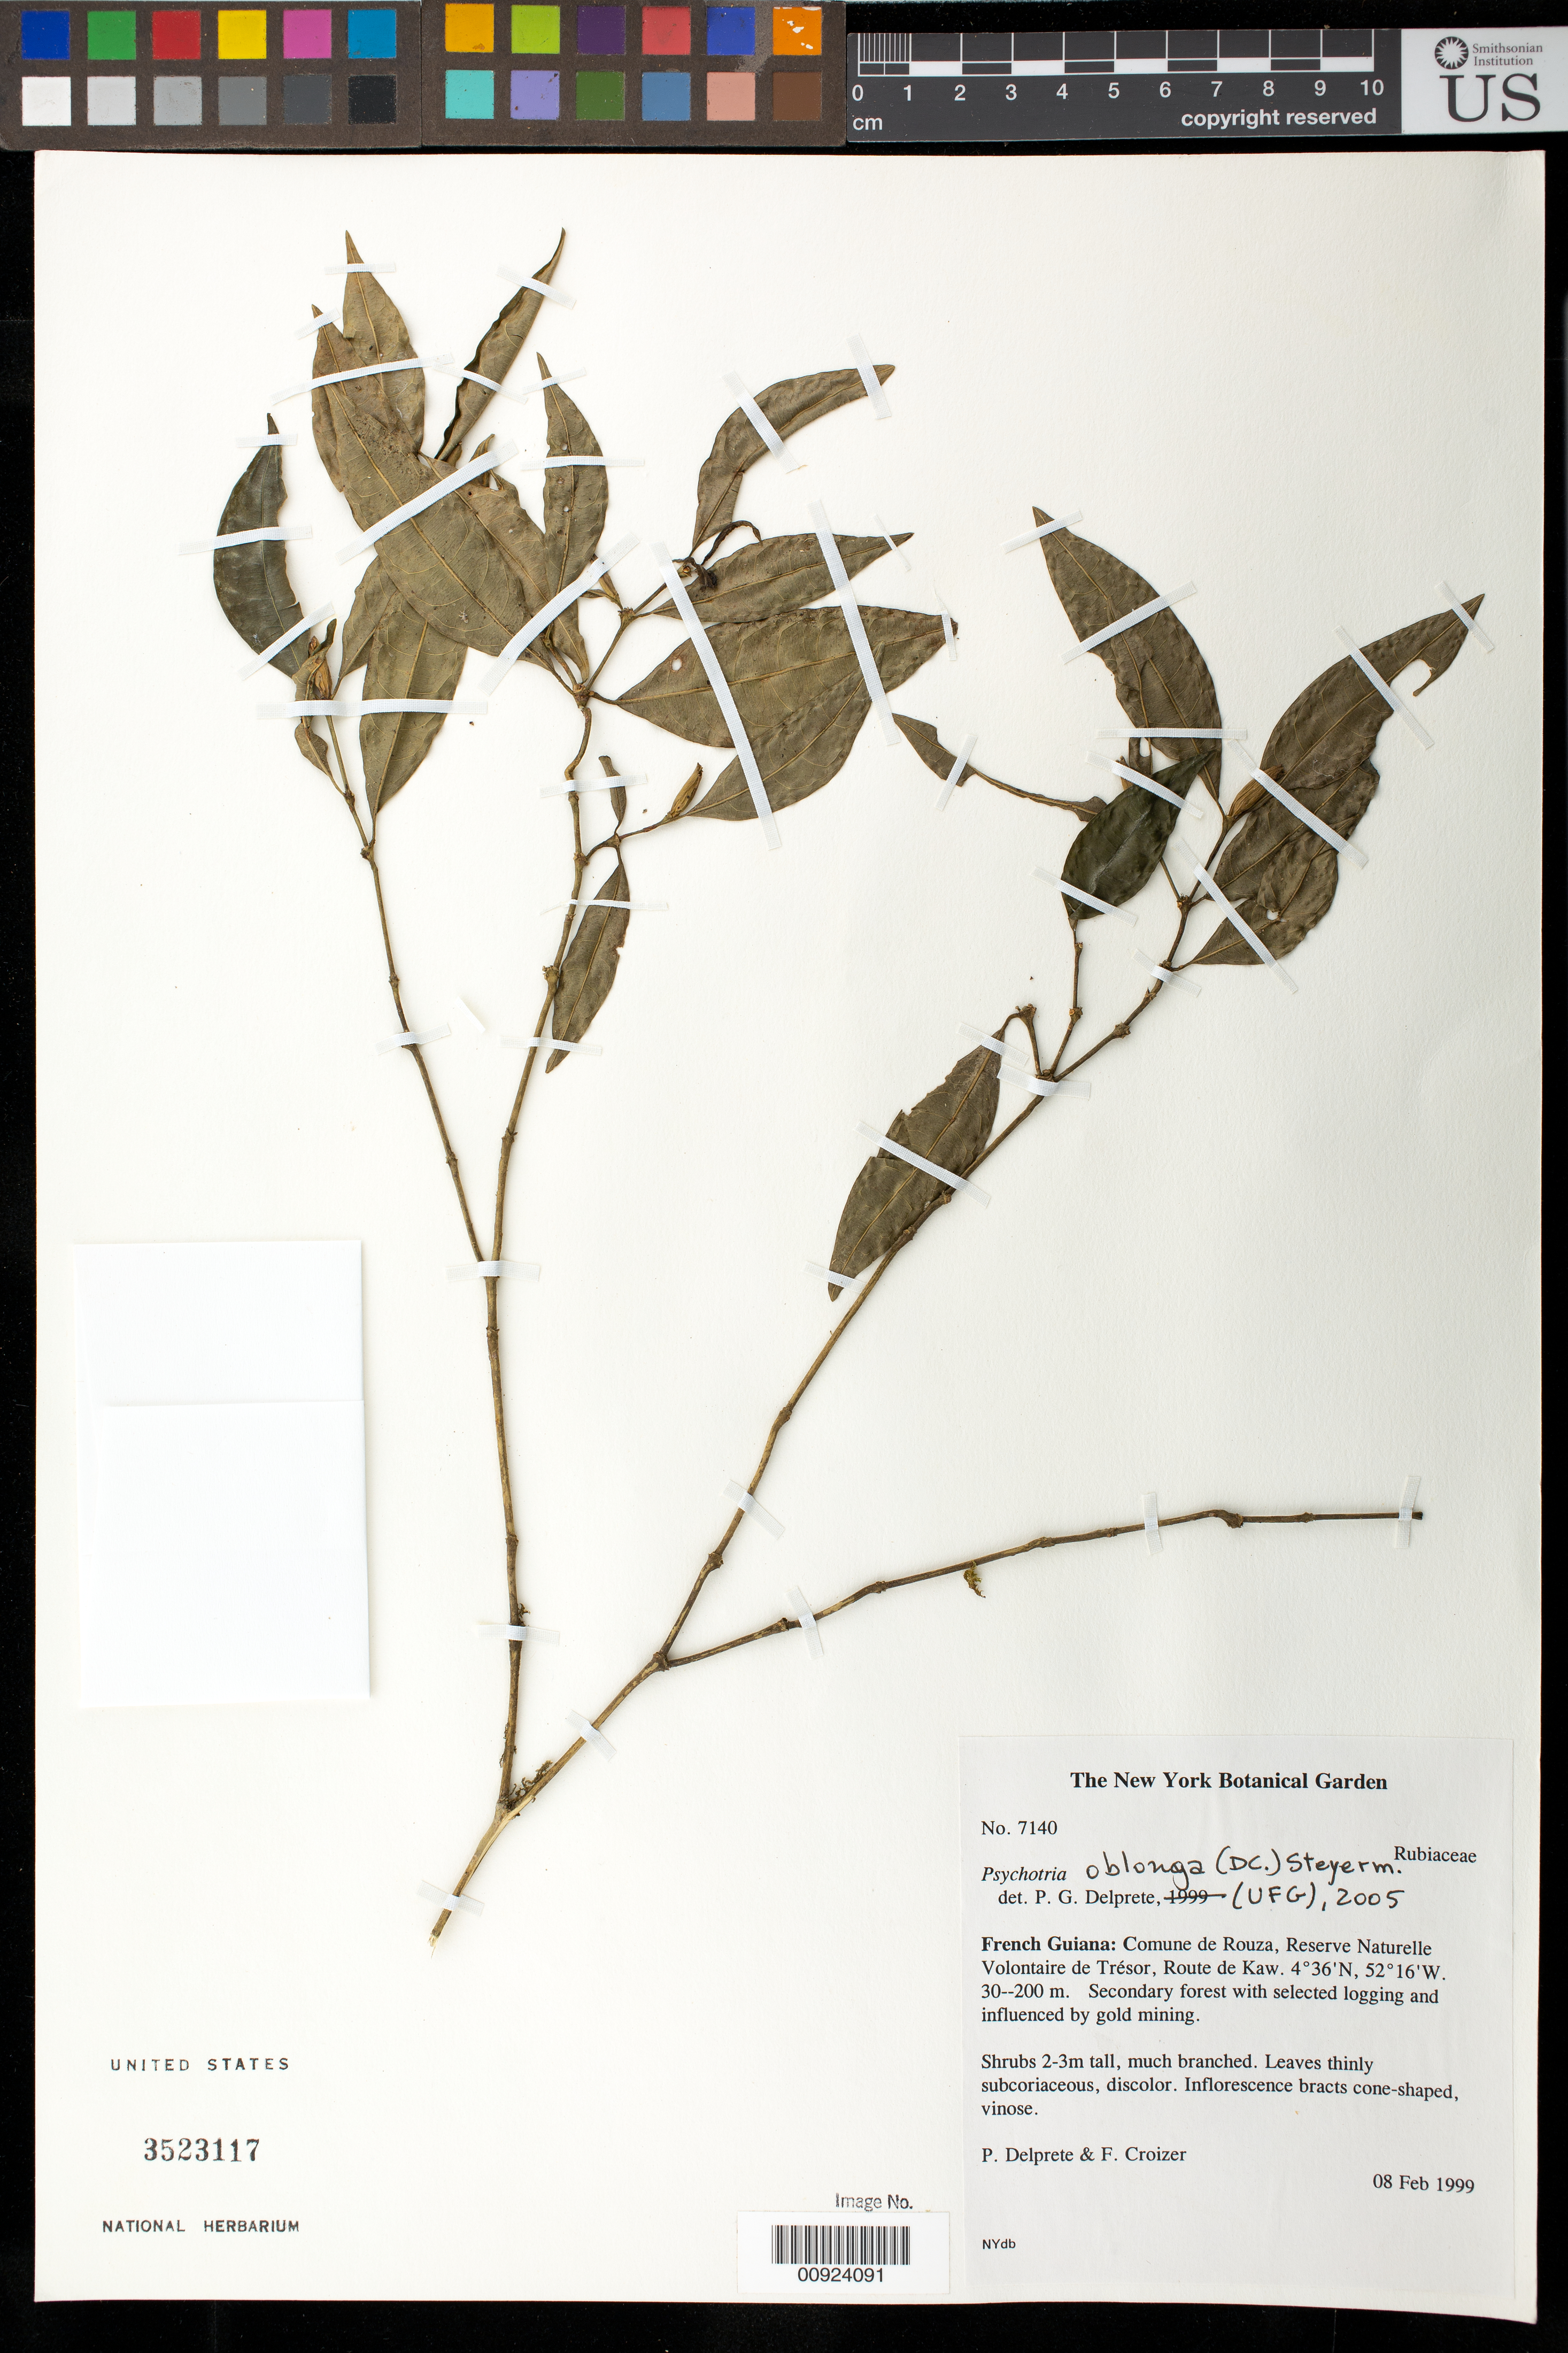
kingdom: Plantae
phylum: Tracheophyta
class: Magnoliopsida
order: Gentianales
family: Rubiaceae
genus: Palicourea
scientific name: Palicourea oblonga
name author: (DC.) Delprete & J.H. Kirkbr.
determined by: Kirkbride, J. H., Jr.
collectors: P. G. Delprete & F. Crozier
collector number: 7140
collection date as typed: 8-Feb-99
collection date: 1999-02-08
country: French Guiana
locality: Comune de Rouza, Reserve Naturelle Volontaire de Trésor, Route de Kaw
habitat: Secondary forest with selected logging and influrence by gold mining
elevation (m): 30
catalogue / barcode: US 3523117